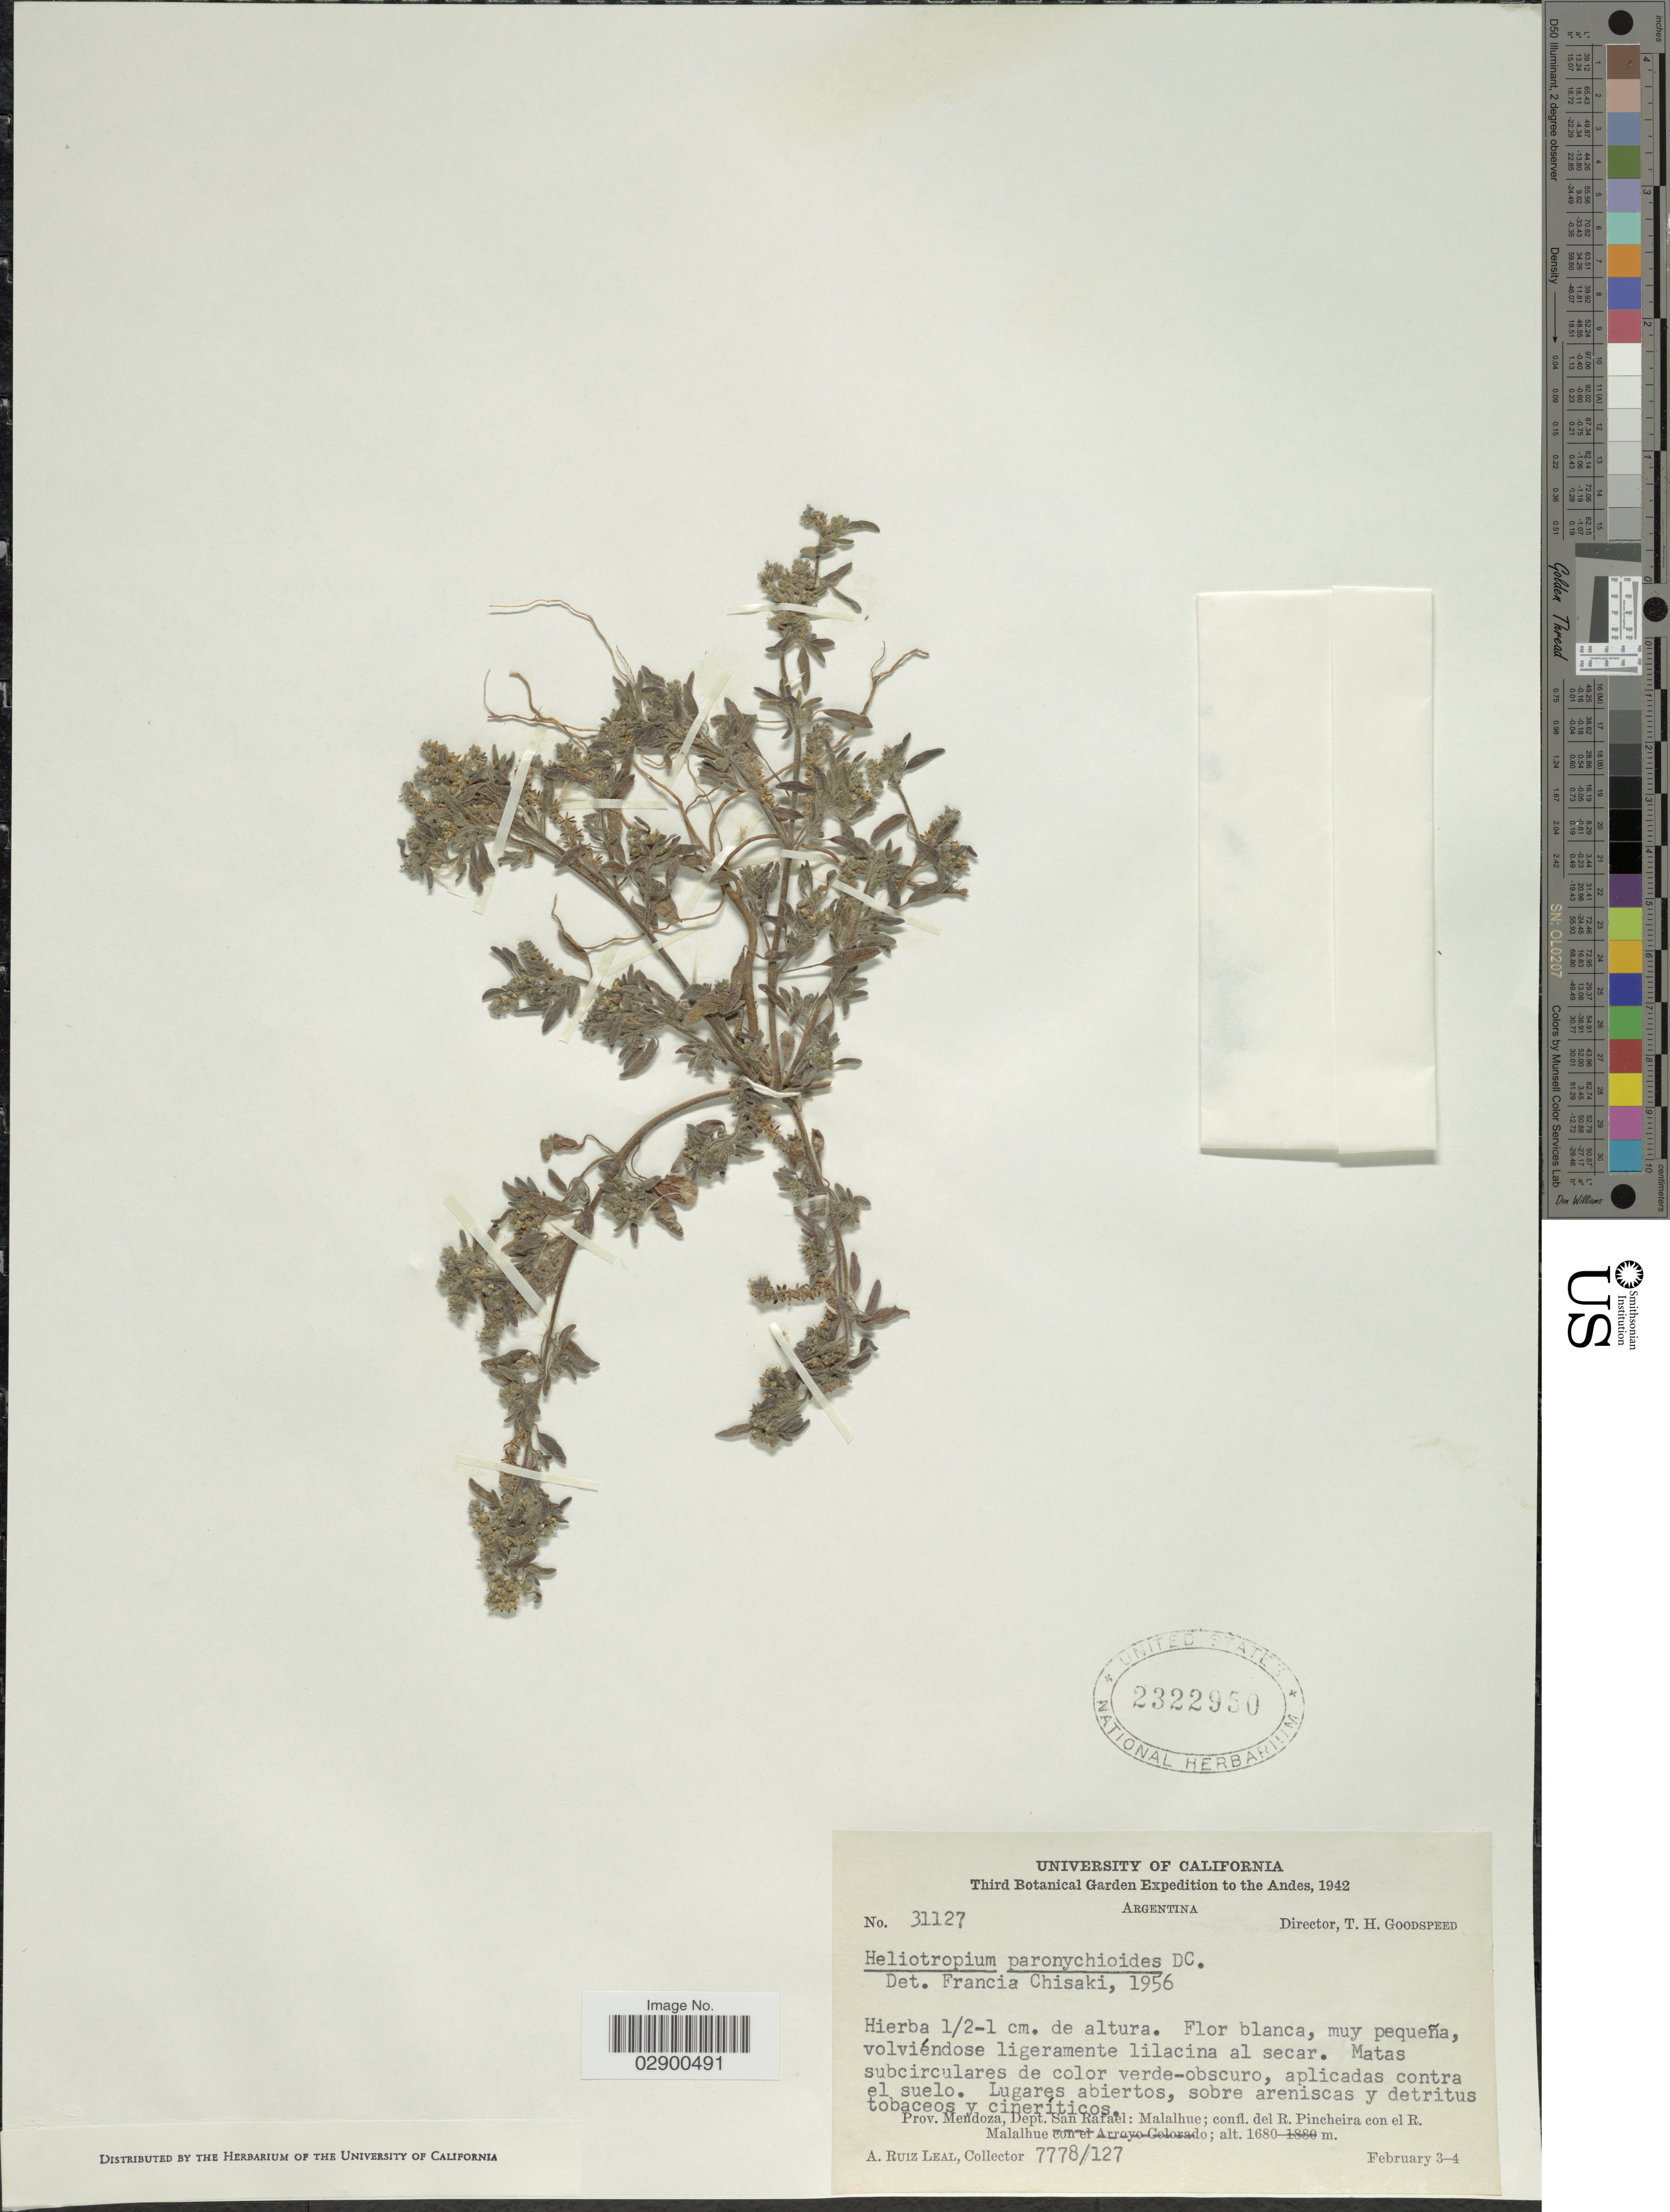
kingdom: Plantae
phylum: Tracheophyta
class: Magnoliopsida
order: Boraginales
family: Heliotropiaceae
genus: Heliotropium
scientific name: Heliotropium paronychioides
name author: DC.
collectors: A. R. Leal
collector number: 7778/127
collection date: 1942-02-03/1942-02-04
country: Argentina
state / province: Mendoza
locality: Andes, Prov. Mendoza, Dept. San Rafael, Malalhue, confl. del R. Pincheira con el R. Malalhue.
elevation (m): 1680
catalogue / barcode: US 2322950